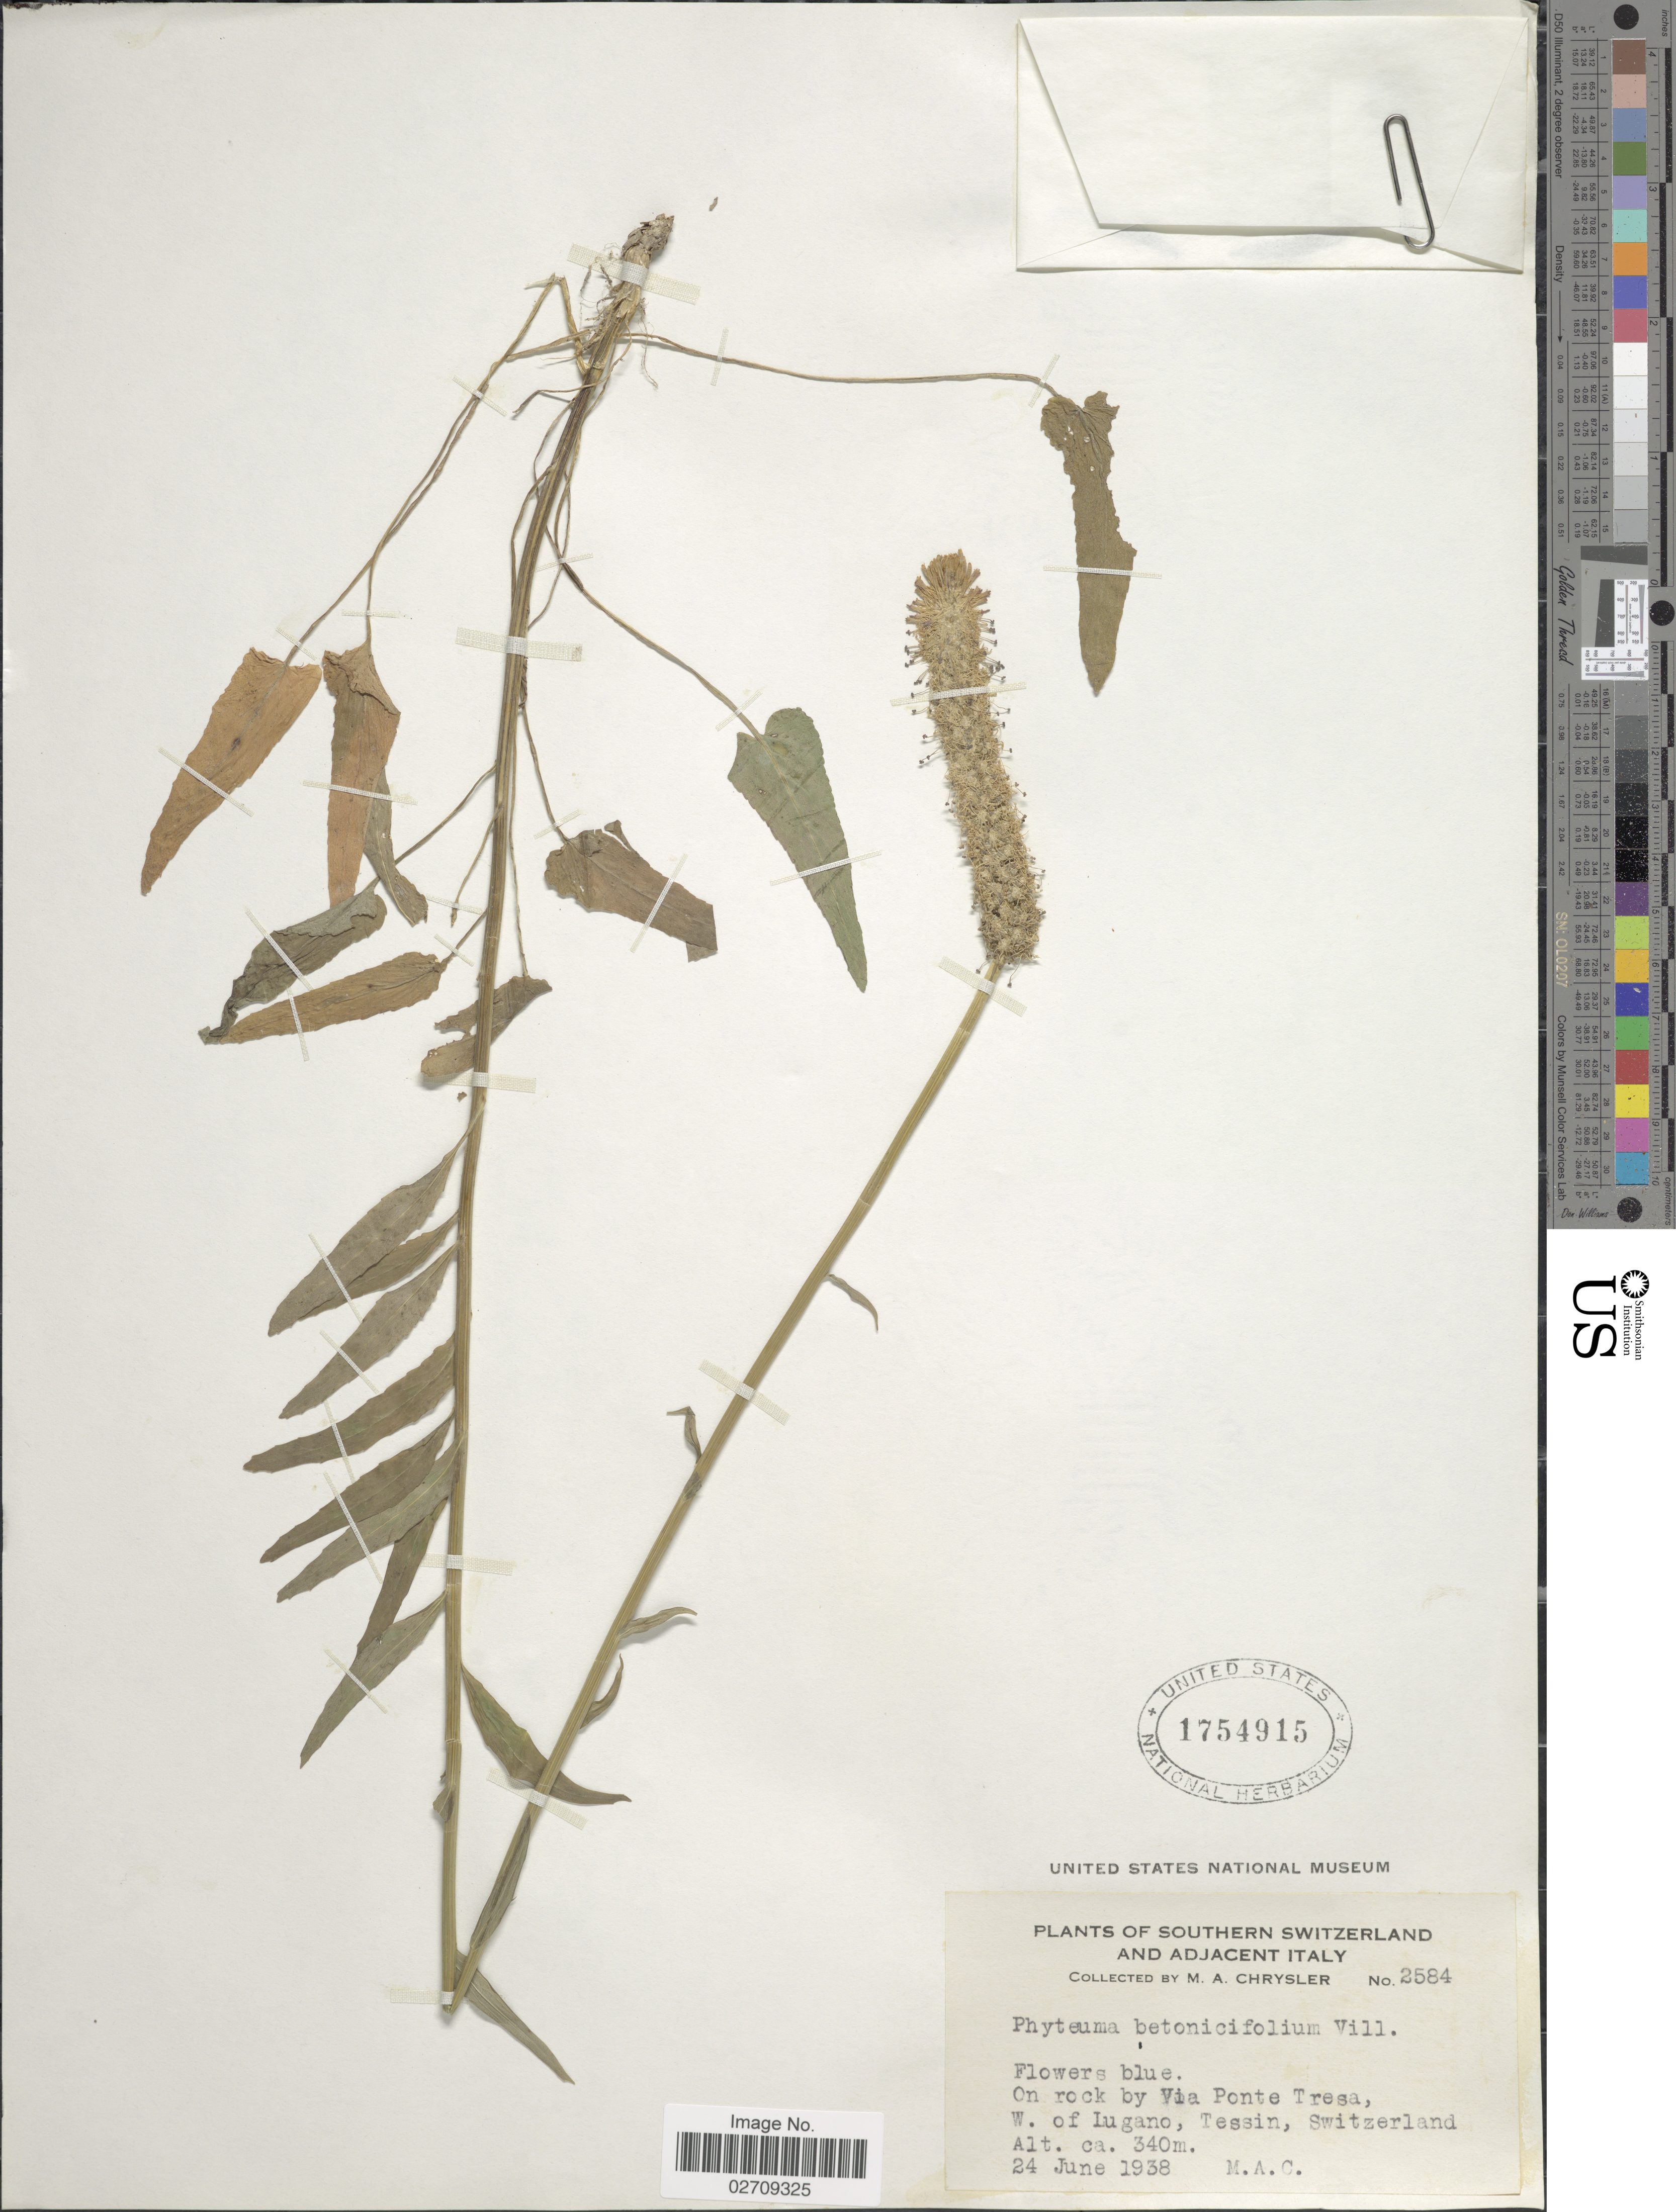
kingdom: Plantae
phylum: Tracheophyta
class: Magnoliopsida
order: Asterales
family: Campanulaceae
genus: Phyteuma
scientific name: Phyteuma betonicifolium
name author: Vill.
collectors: M. A. Chrysler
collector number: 2584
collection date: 1938-06-24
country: Switzerland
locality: Southern Switzerland and adjacent Italy, On rocky by Via Ponte Tresa, W. of Lugano, Tessin, Switzerland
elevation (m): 340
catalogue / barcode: US 1754915